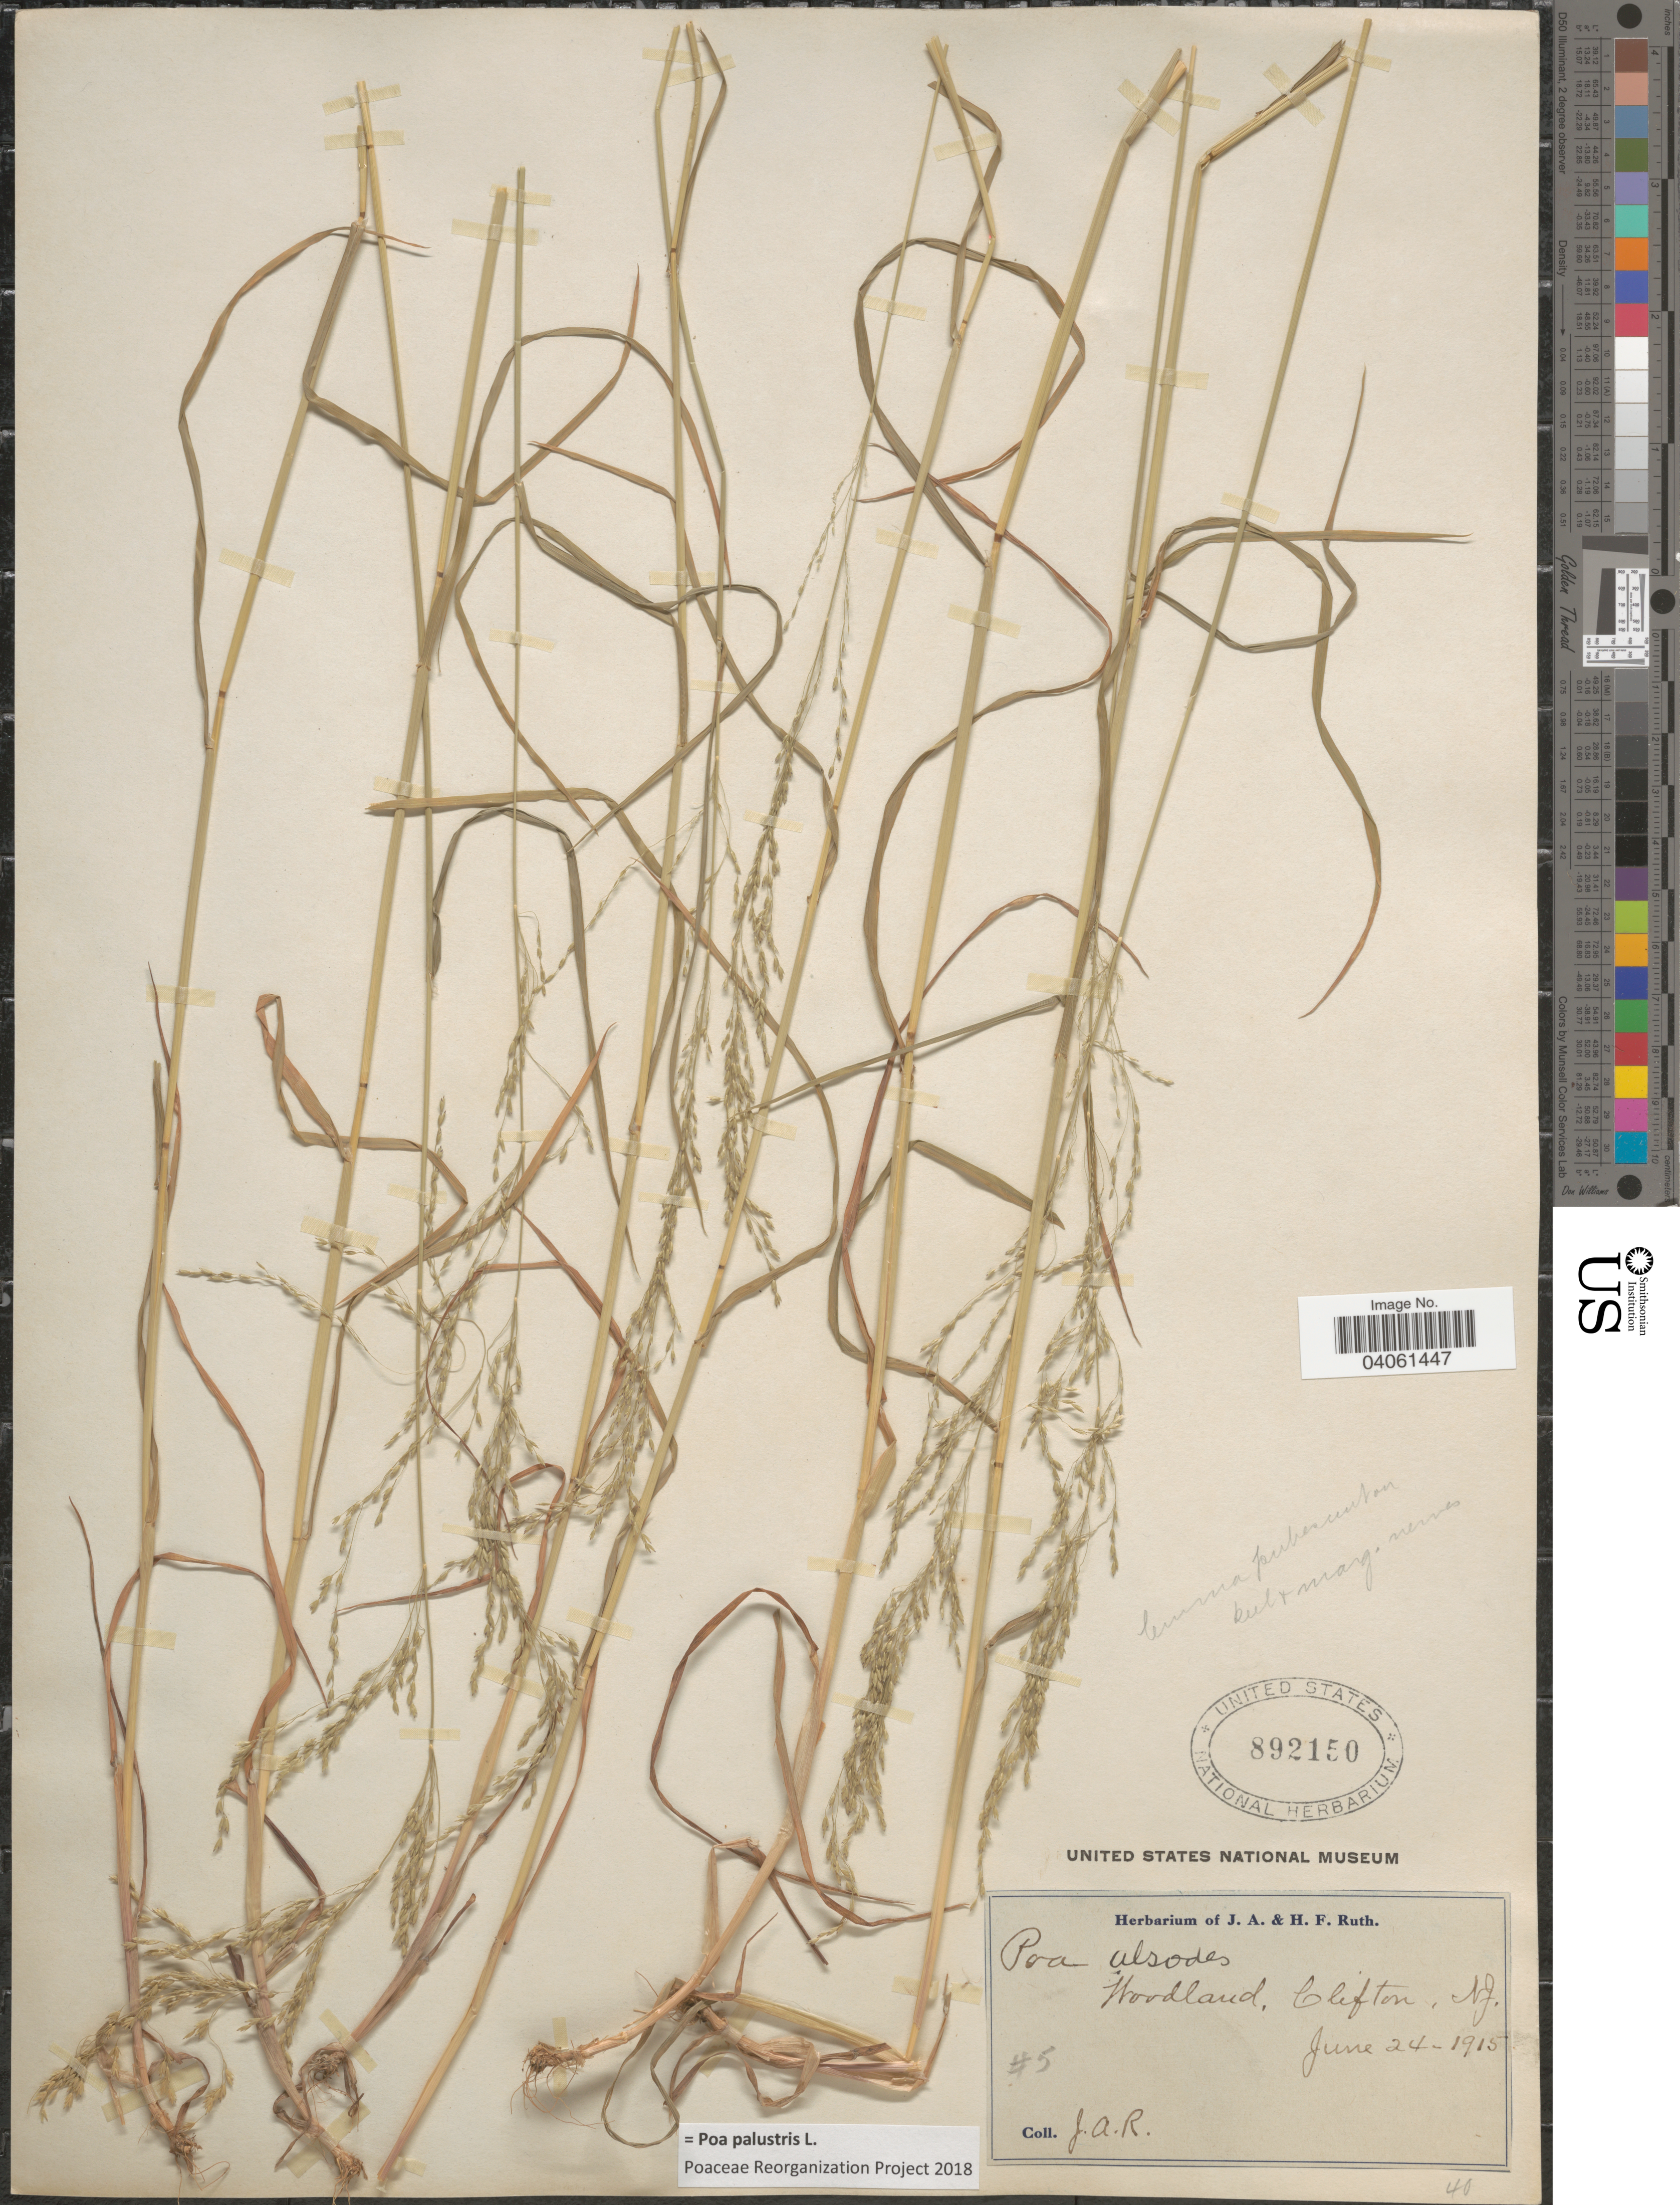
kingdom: Plantae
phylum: Tracheophyta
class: Liliopsida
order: Poales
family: Poaceae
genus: Poa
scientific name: Poa palustris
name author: L.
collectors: J. Ruth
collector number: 5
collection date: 1915-06-24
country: United States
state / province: New Jersey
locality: Woodland, Clifton.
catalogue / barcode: US 892150